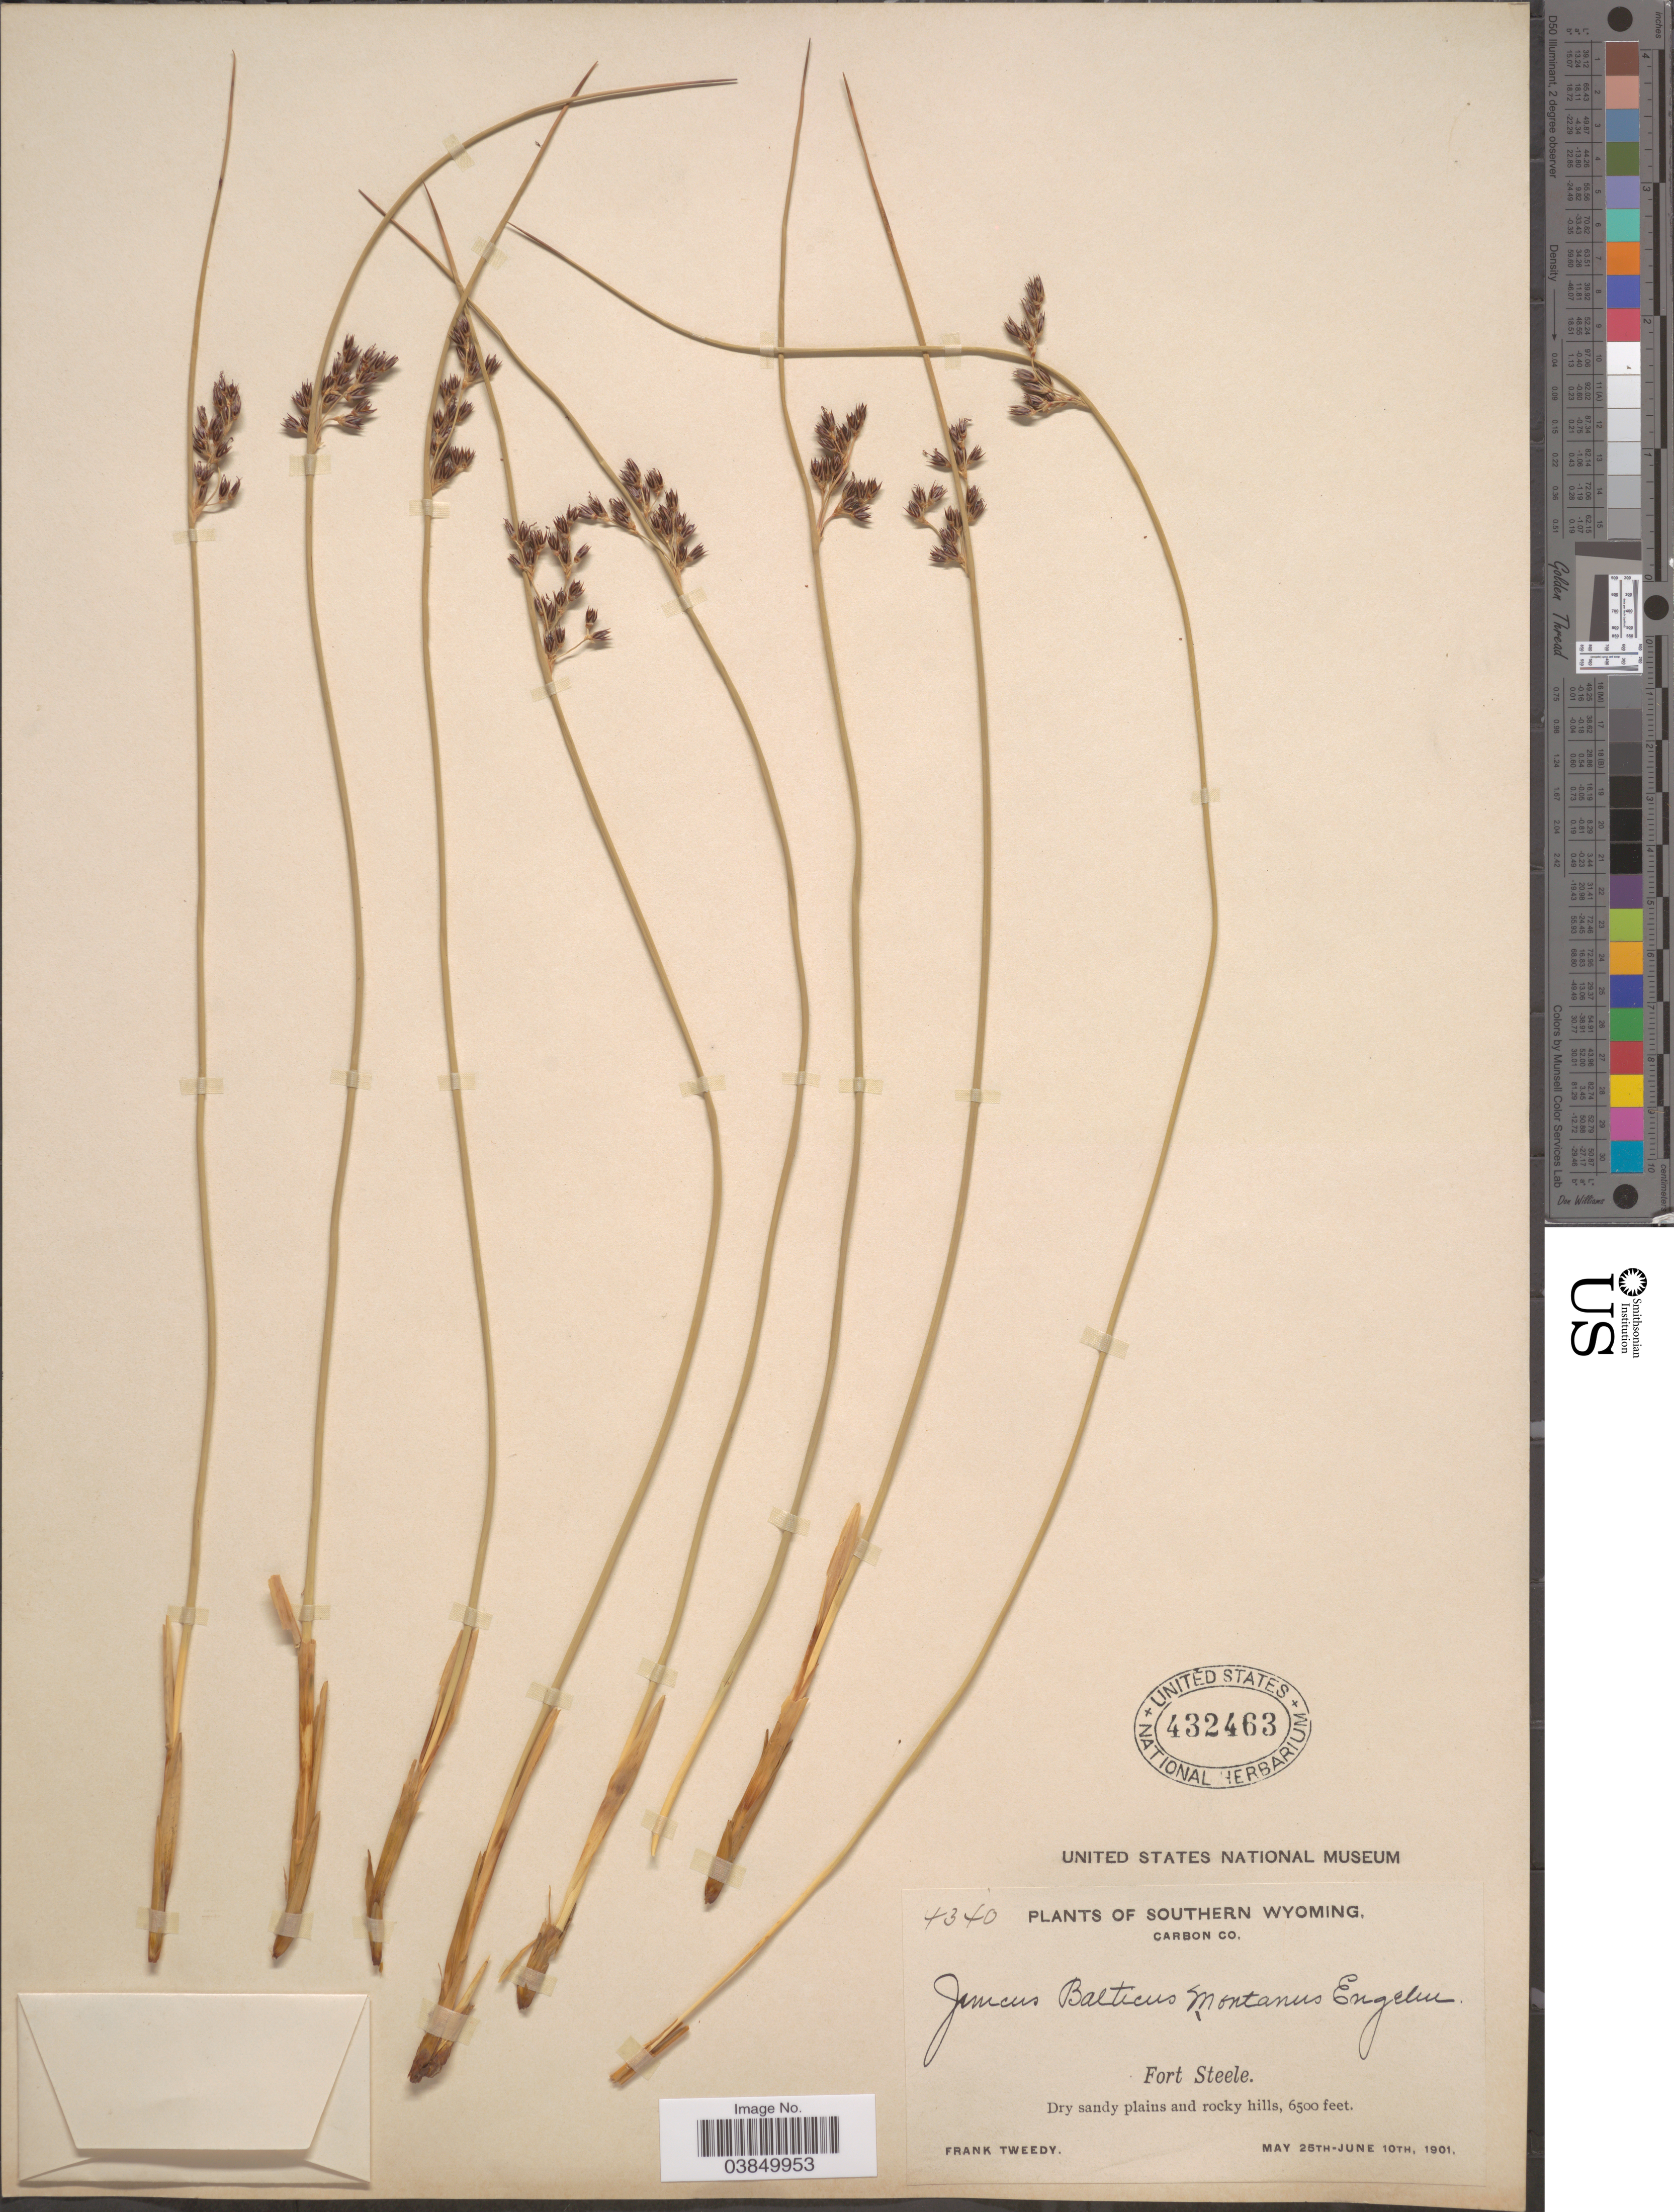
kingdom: Plantae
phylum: Tracheophyta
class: Liliopsida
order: Poales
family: Juncaceae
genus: Juncus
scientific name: Juncus balticus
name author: Willd.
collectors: F. Tweedy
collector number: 4340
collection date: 1901-05-25/1901-06-10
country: United States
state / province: Wyoming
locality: Southern Wyoming. Carbon Co. Fort Steele.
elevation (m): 1981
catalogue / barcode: US 432463